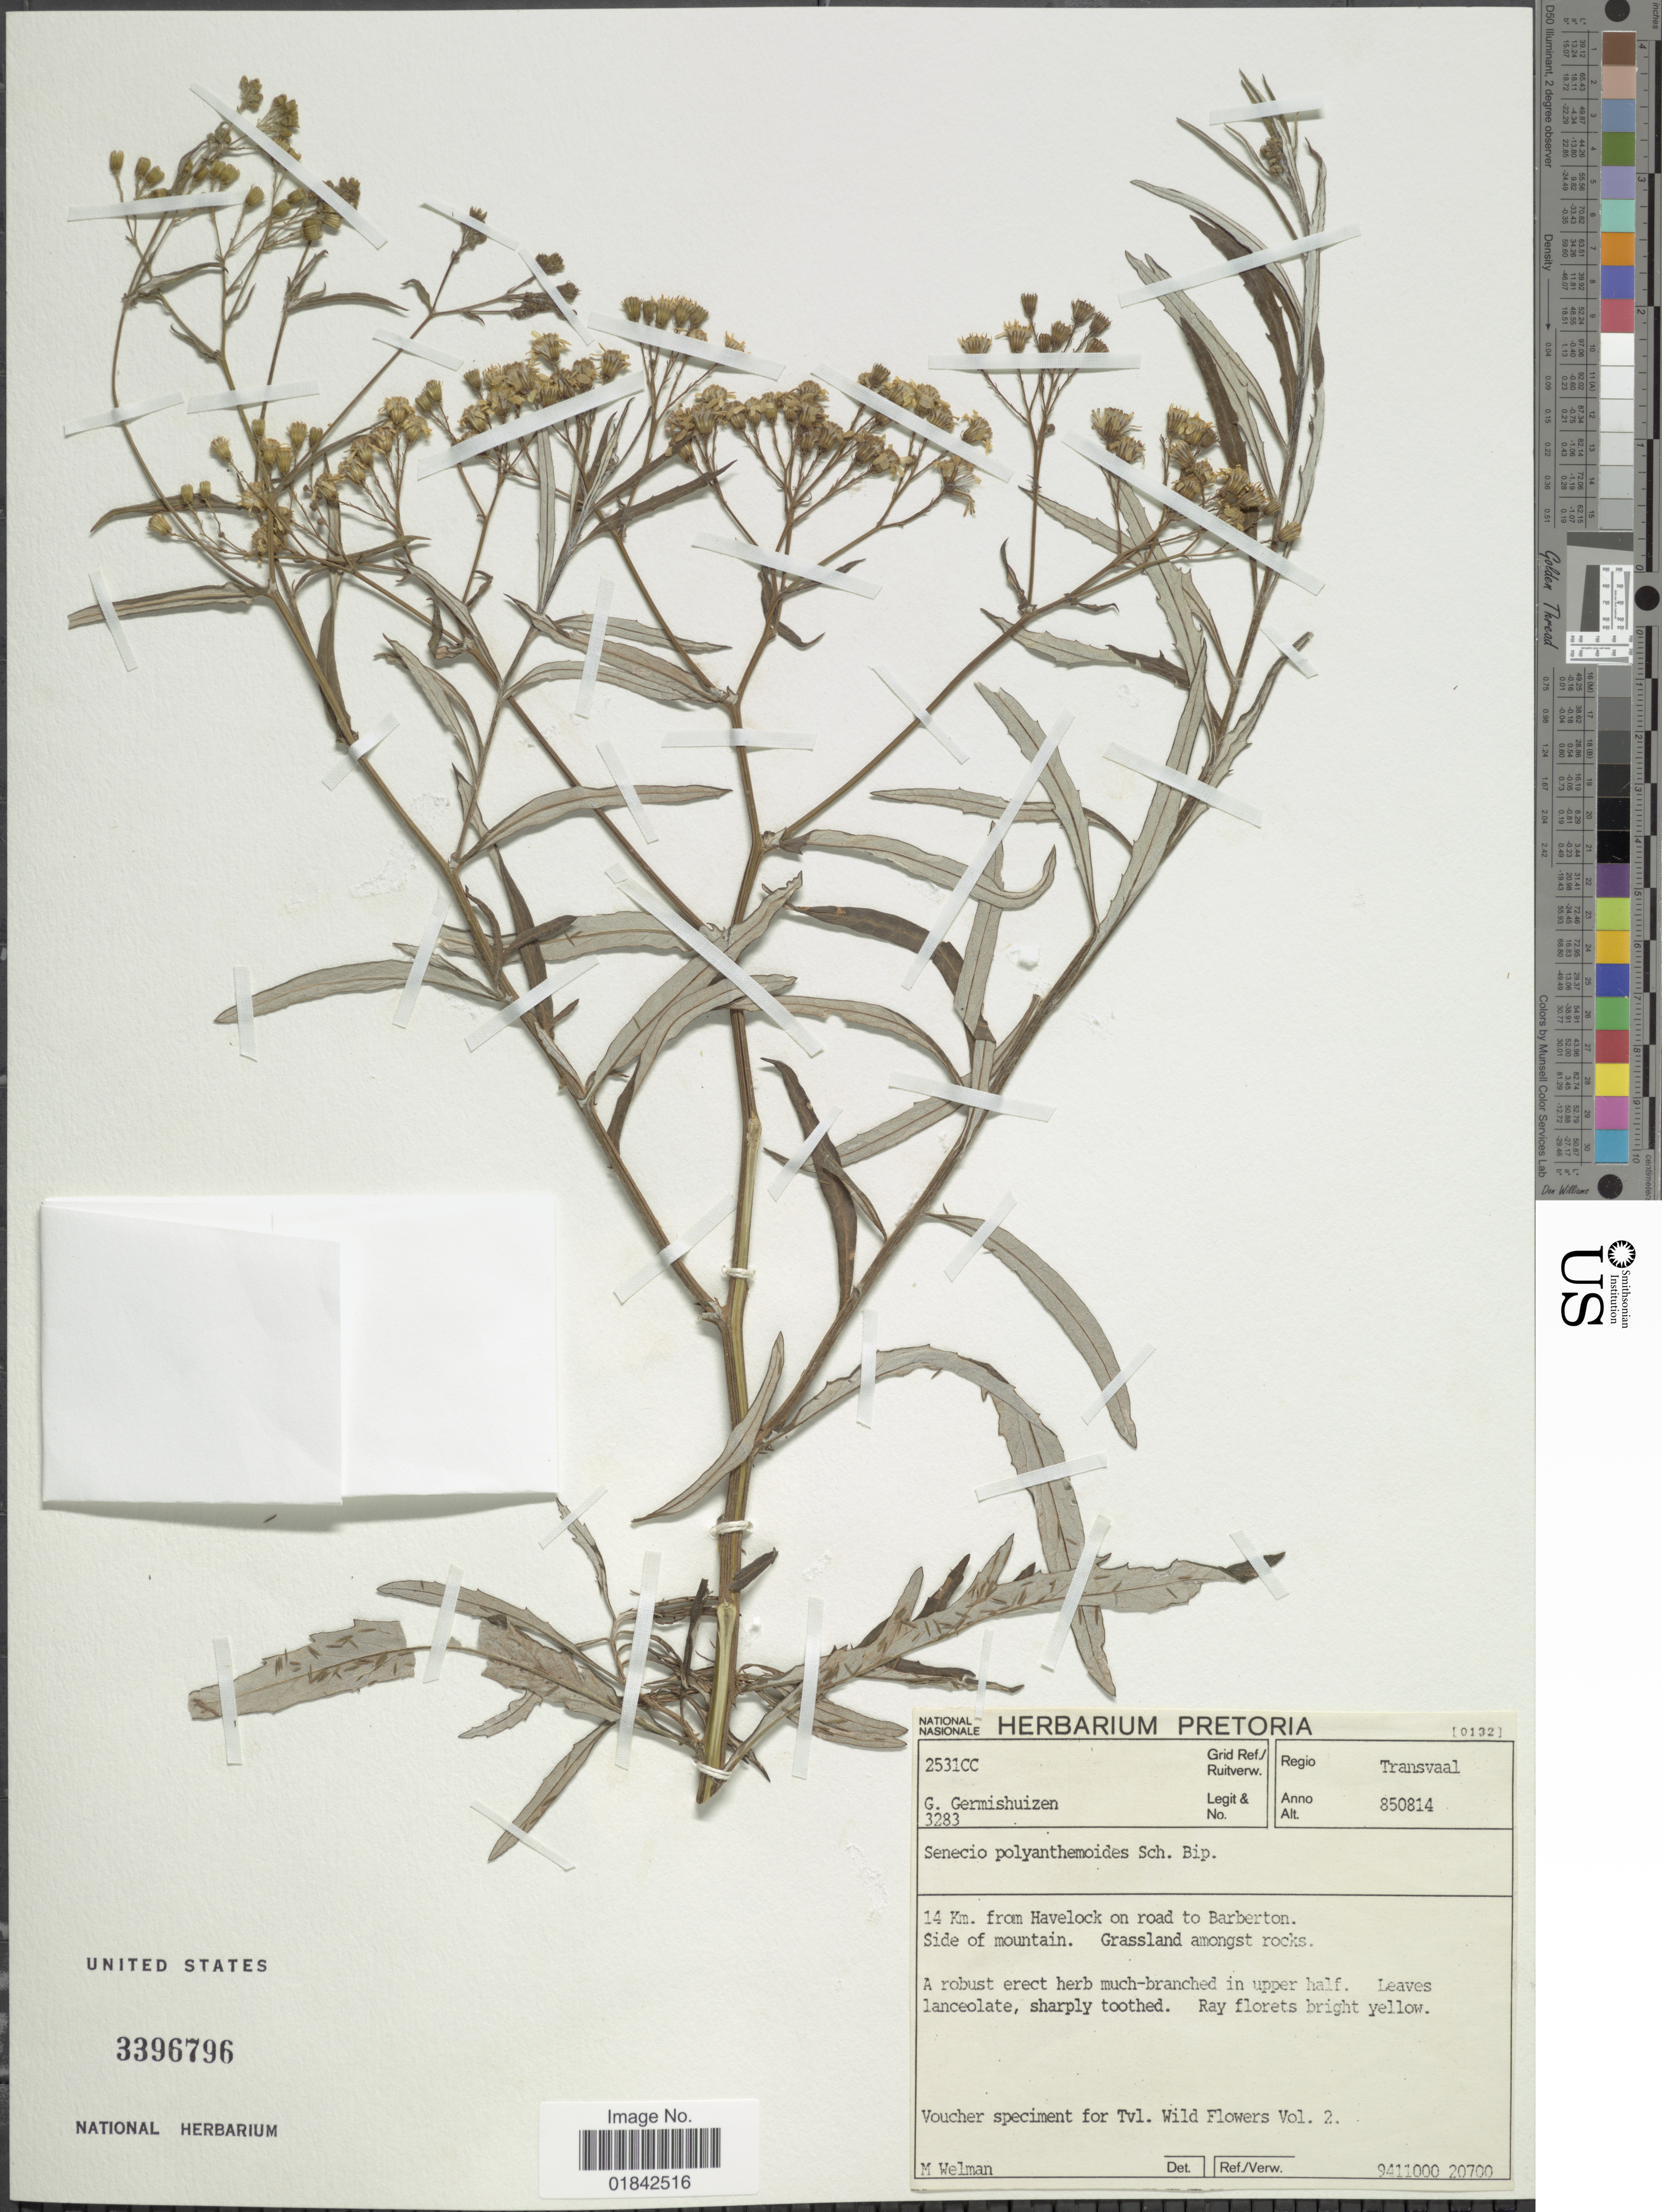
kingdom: Plantae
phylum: Tracheophyta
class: Magnoliopsida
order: Asterales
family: Asteraceae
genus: Senecio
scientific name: Senecio polyanthemoides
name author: Sch. Bip.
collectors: G. Germishuizen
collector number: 3283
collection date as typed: Transcribed d/m/y: 14/8/85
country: South Africa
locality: Regio Transvaal. 14 Km. from Havelock on road to Barberton. Side of mountain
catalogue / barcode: US 3396796